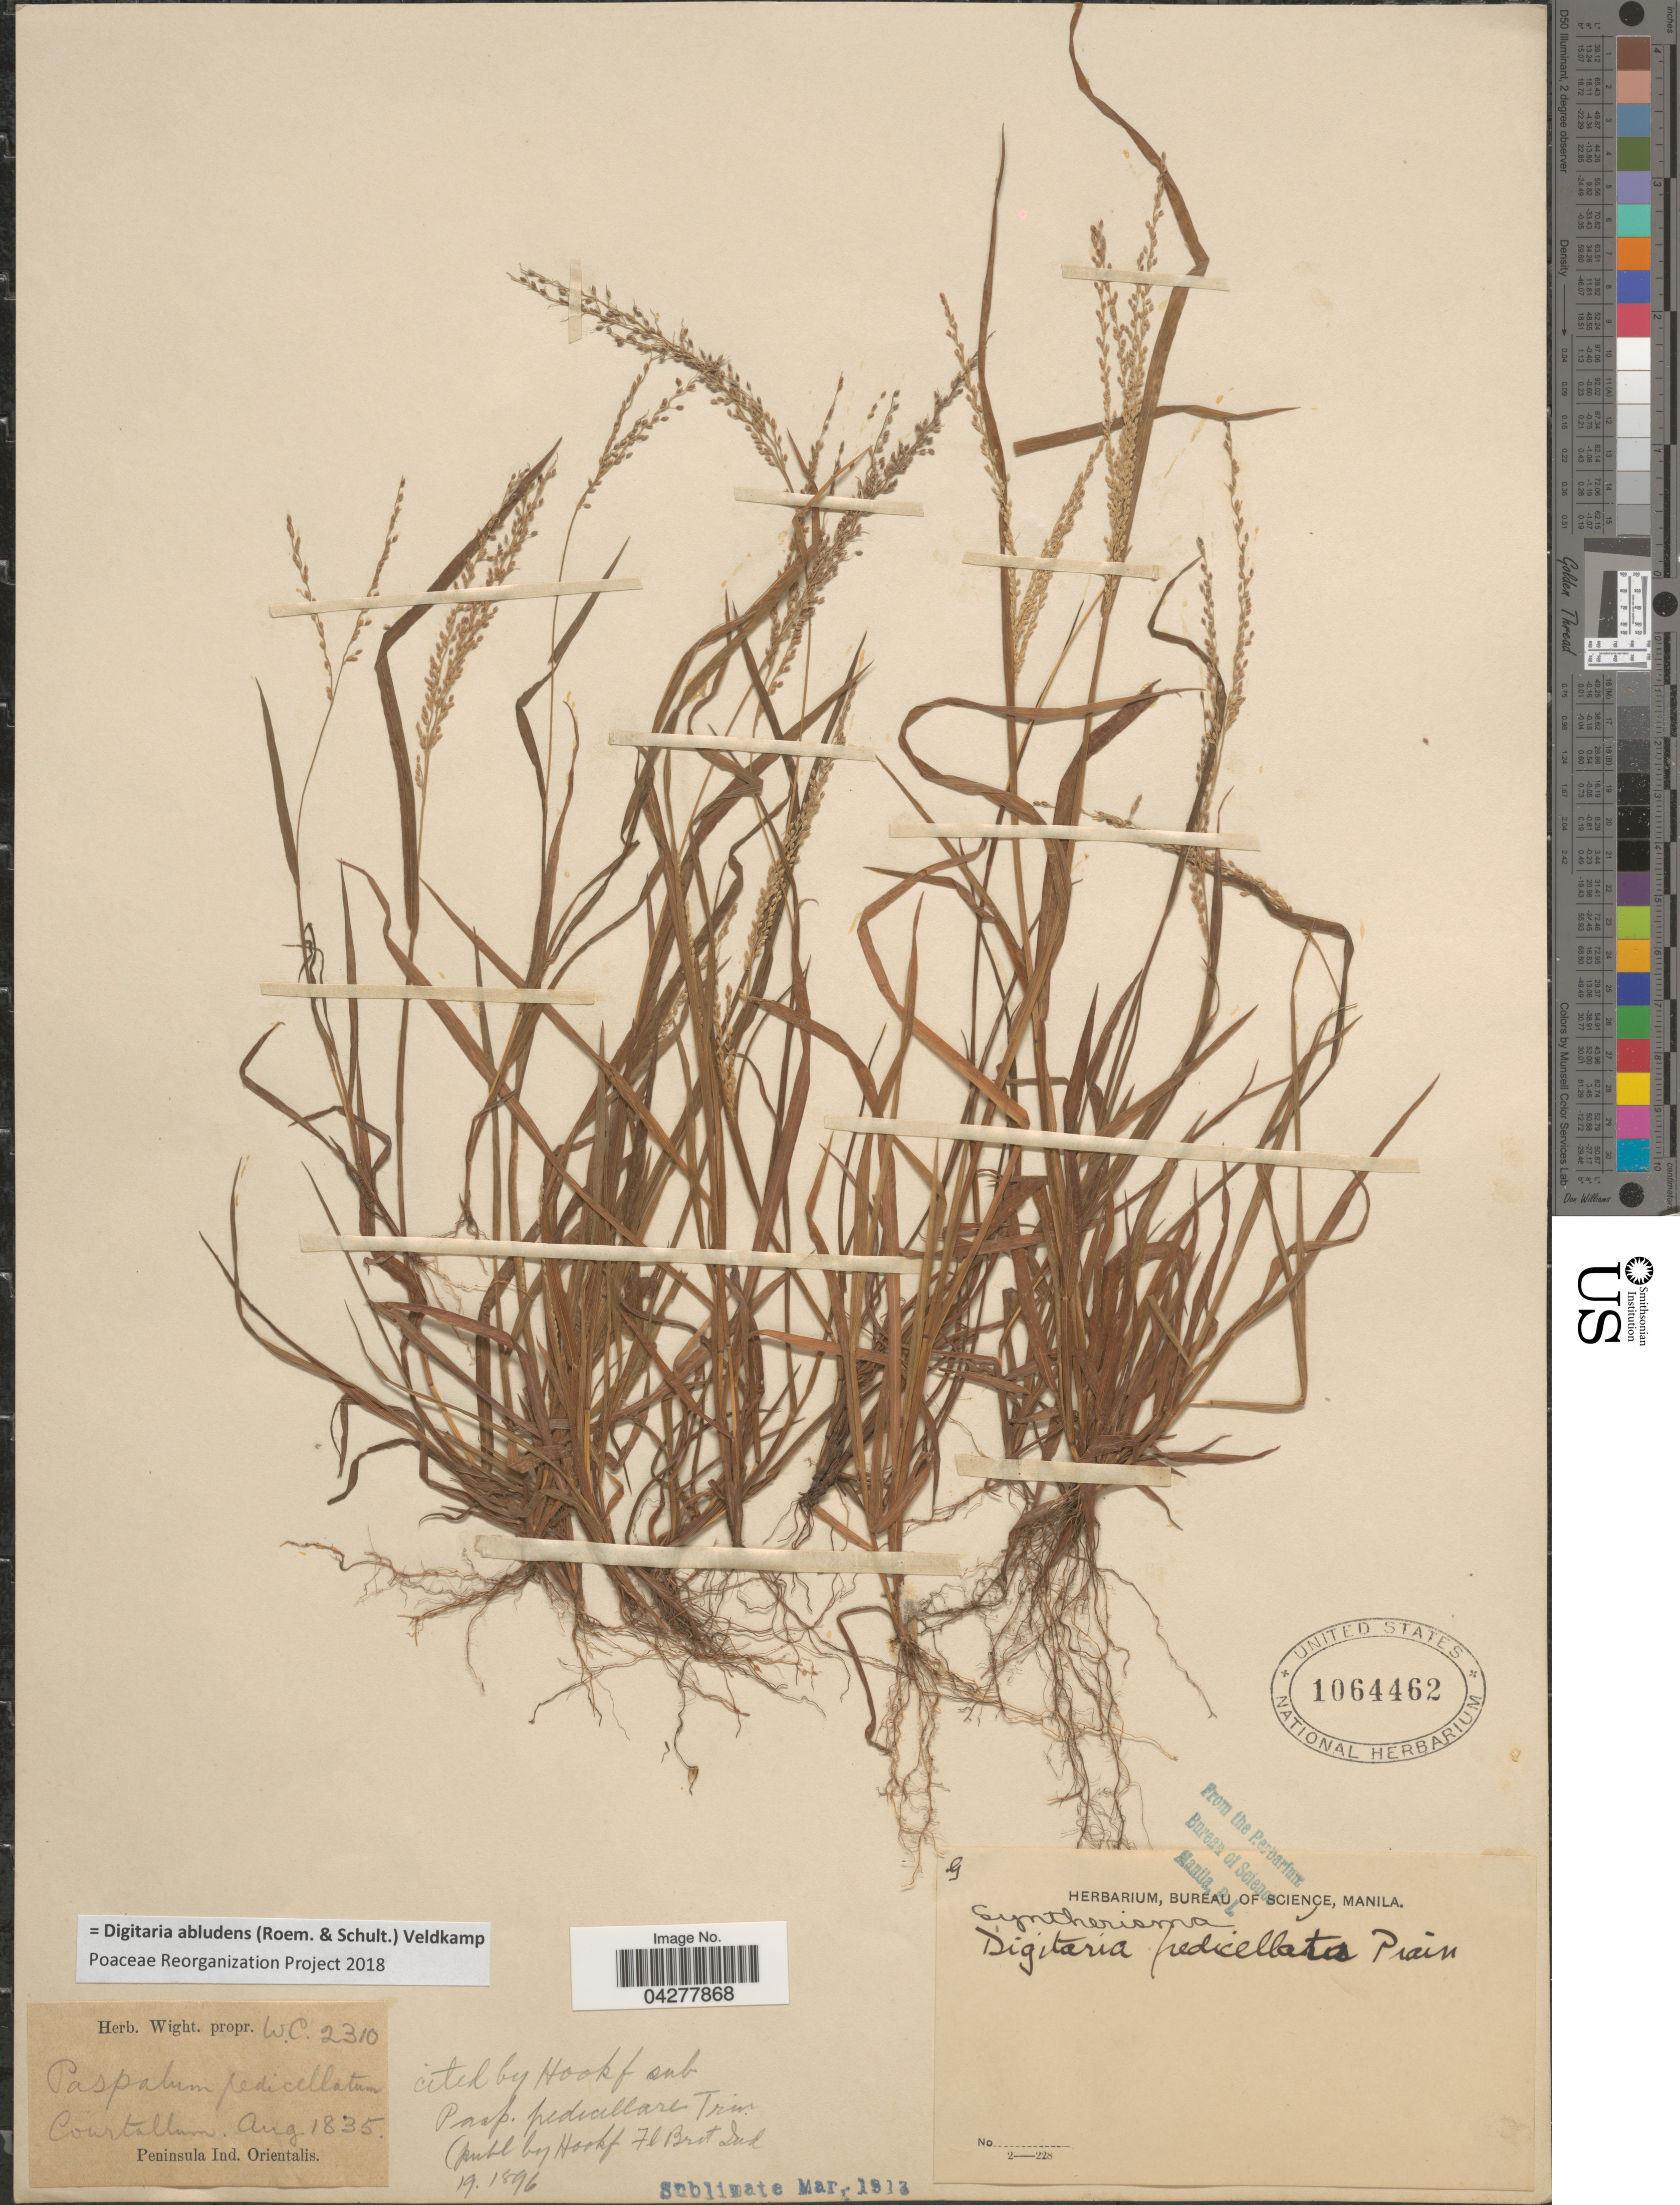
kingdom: Plantae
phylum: Tracheophyta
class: Liliopsida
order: Poales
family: Poaceae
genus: Digitaria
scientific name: Digitaria abludens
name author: (Roem. & Schult.) Veldkamp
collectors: ex Herb. Wight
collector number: WC2310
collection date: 1835-08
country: India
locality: Courtallam. Peninsula Ind. Orientalis.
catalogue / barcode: US 1064462